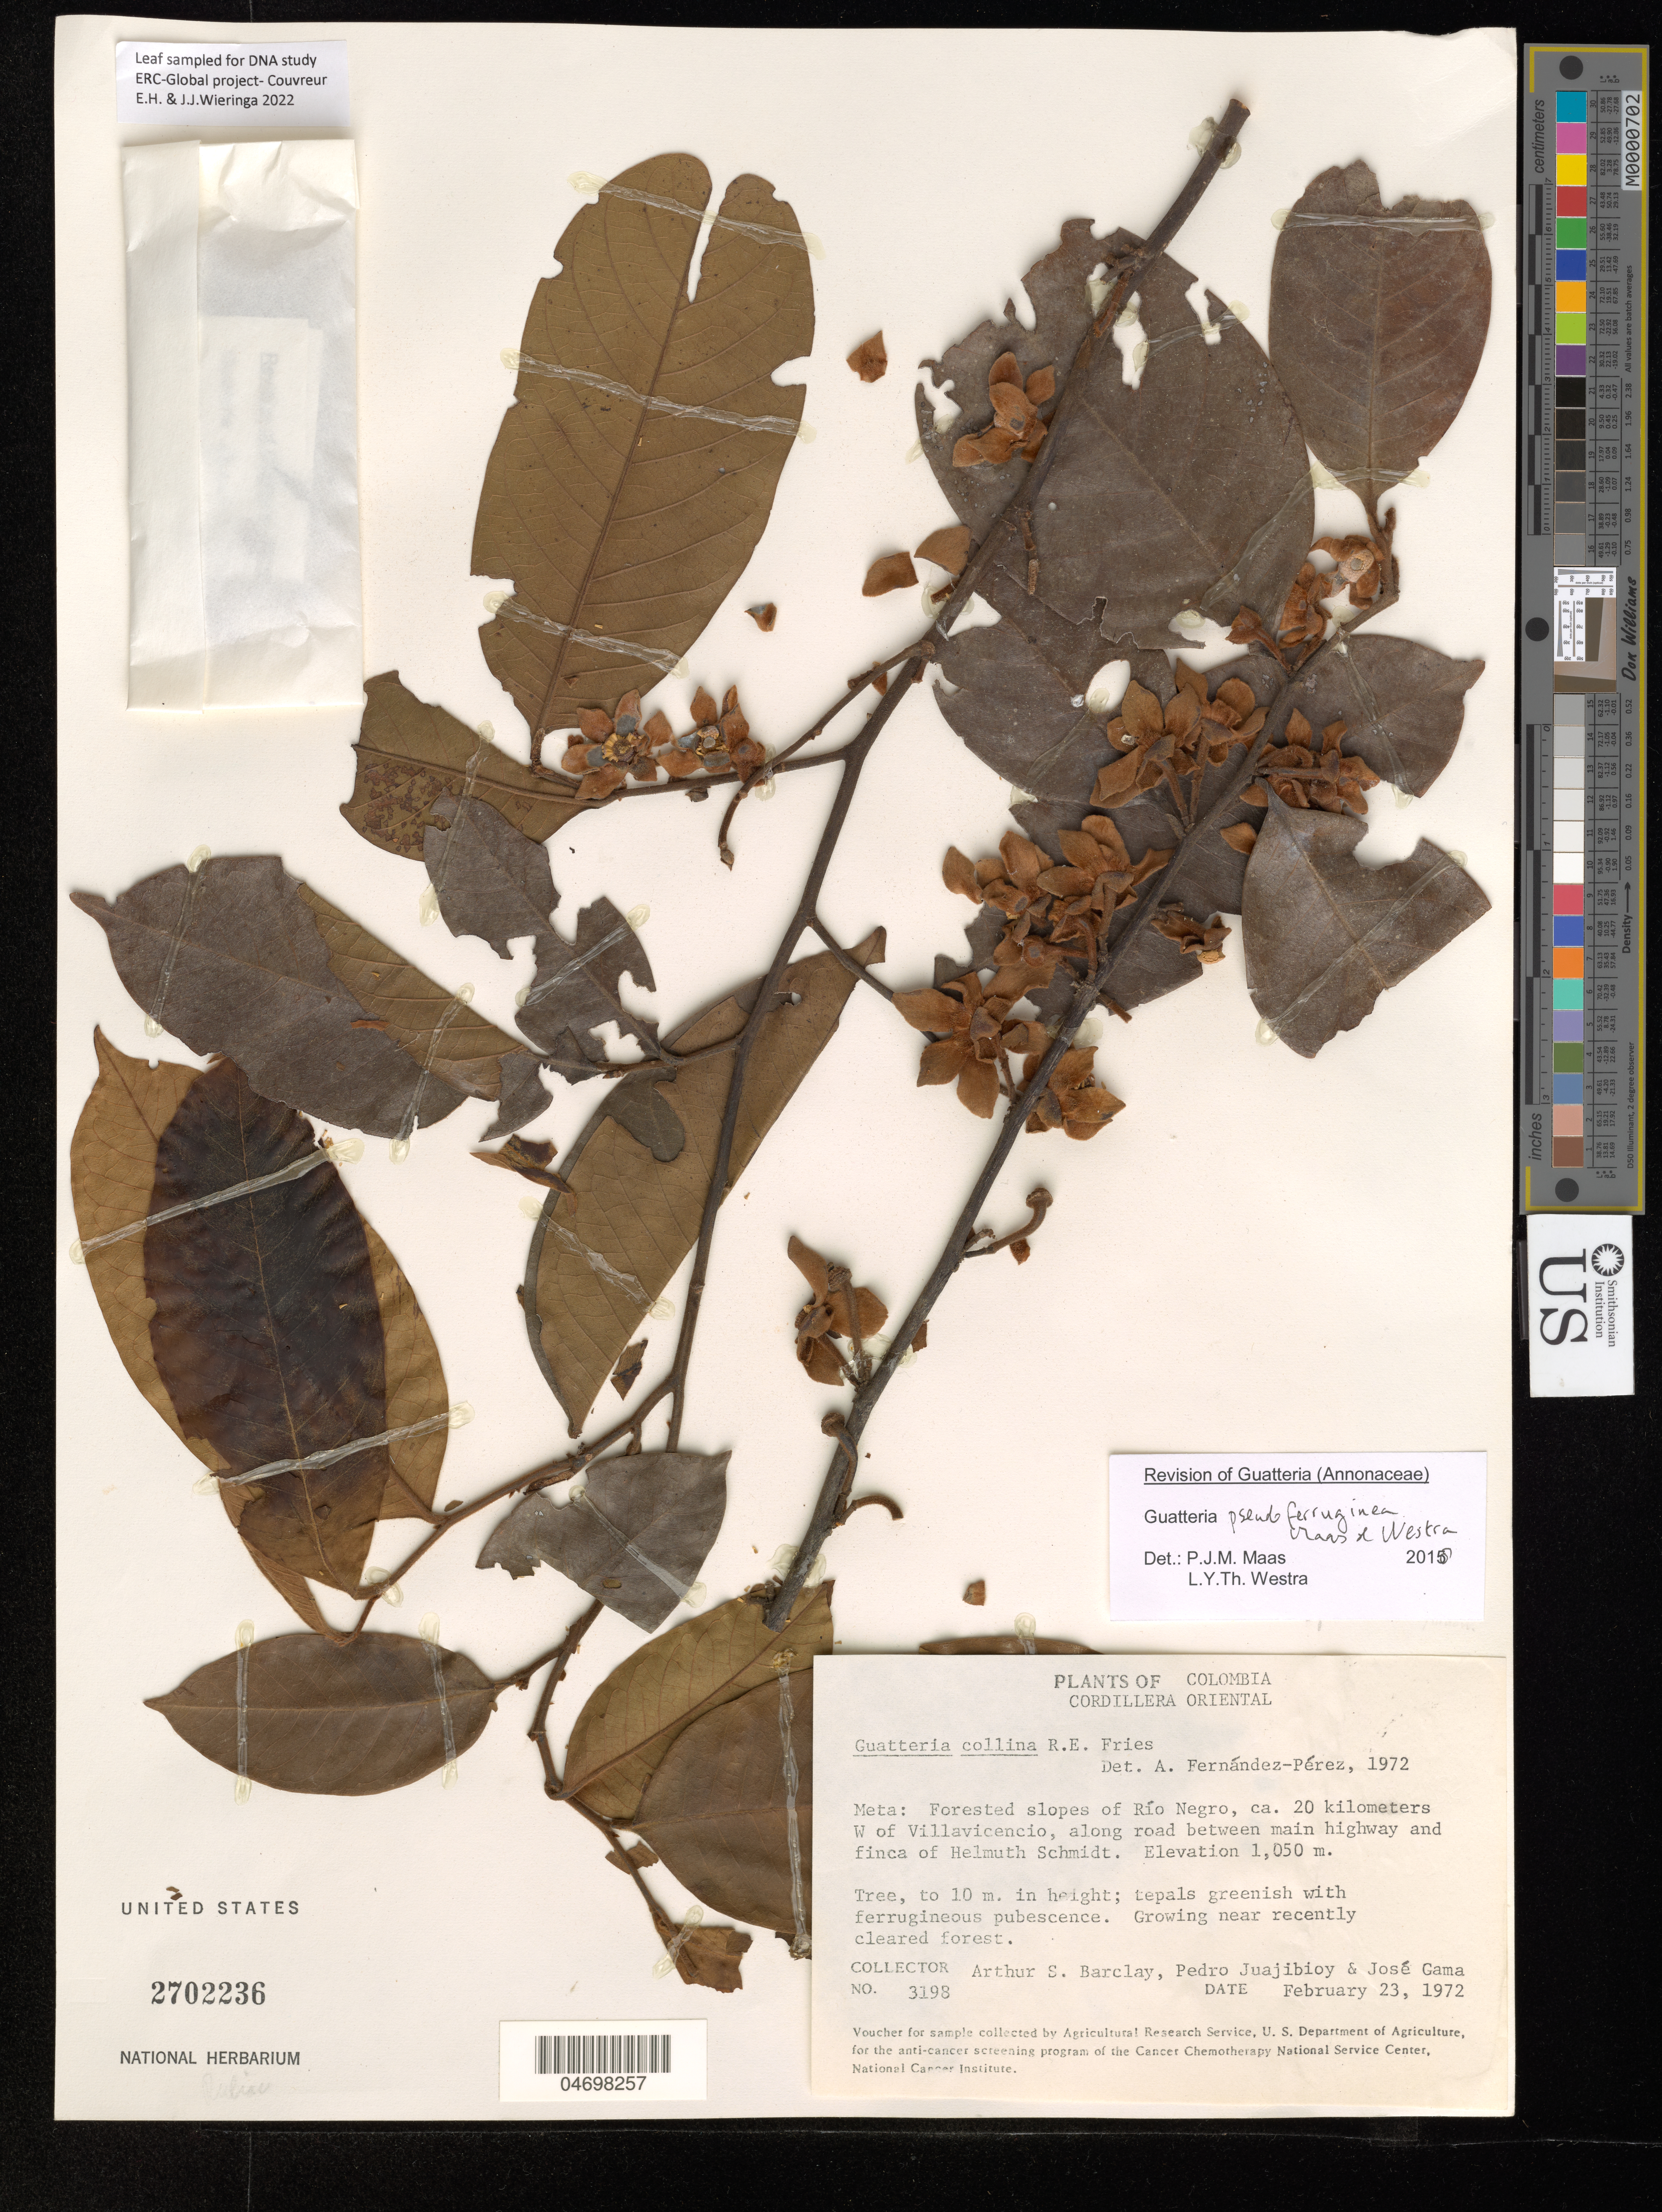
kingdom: Plantae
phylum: Tracheophyta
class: Magnoliopsida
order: Magnoliales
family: Annonaceae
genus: Guatteria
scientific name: Guatteria pseudoferruginea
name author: Maas & Westra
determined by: Maas, P. J.; Westra, L. Y.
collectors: A. S. Barclay, P. Juajibioy & J. Gama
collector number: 3198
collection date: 1972-02-23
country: Colombia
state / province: Meta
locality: Cordillera Oriental. Forested slopes of Río Negro, ca. 20 kilometers W of Villavicencio, along road between main highway and finca of Helmuth Schmidt.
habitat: Growing near recently cleared forest.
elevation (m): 1050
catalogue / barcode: US 2702236